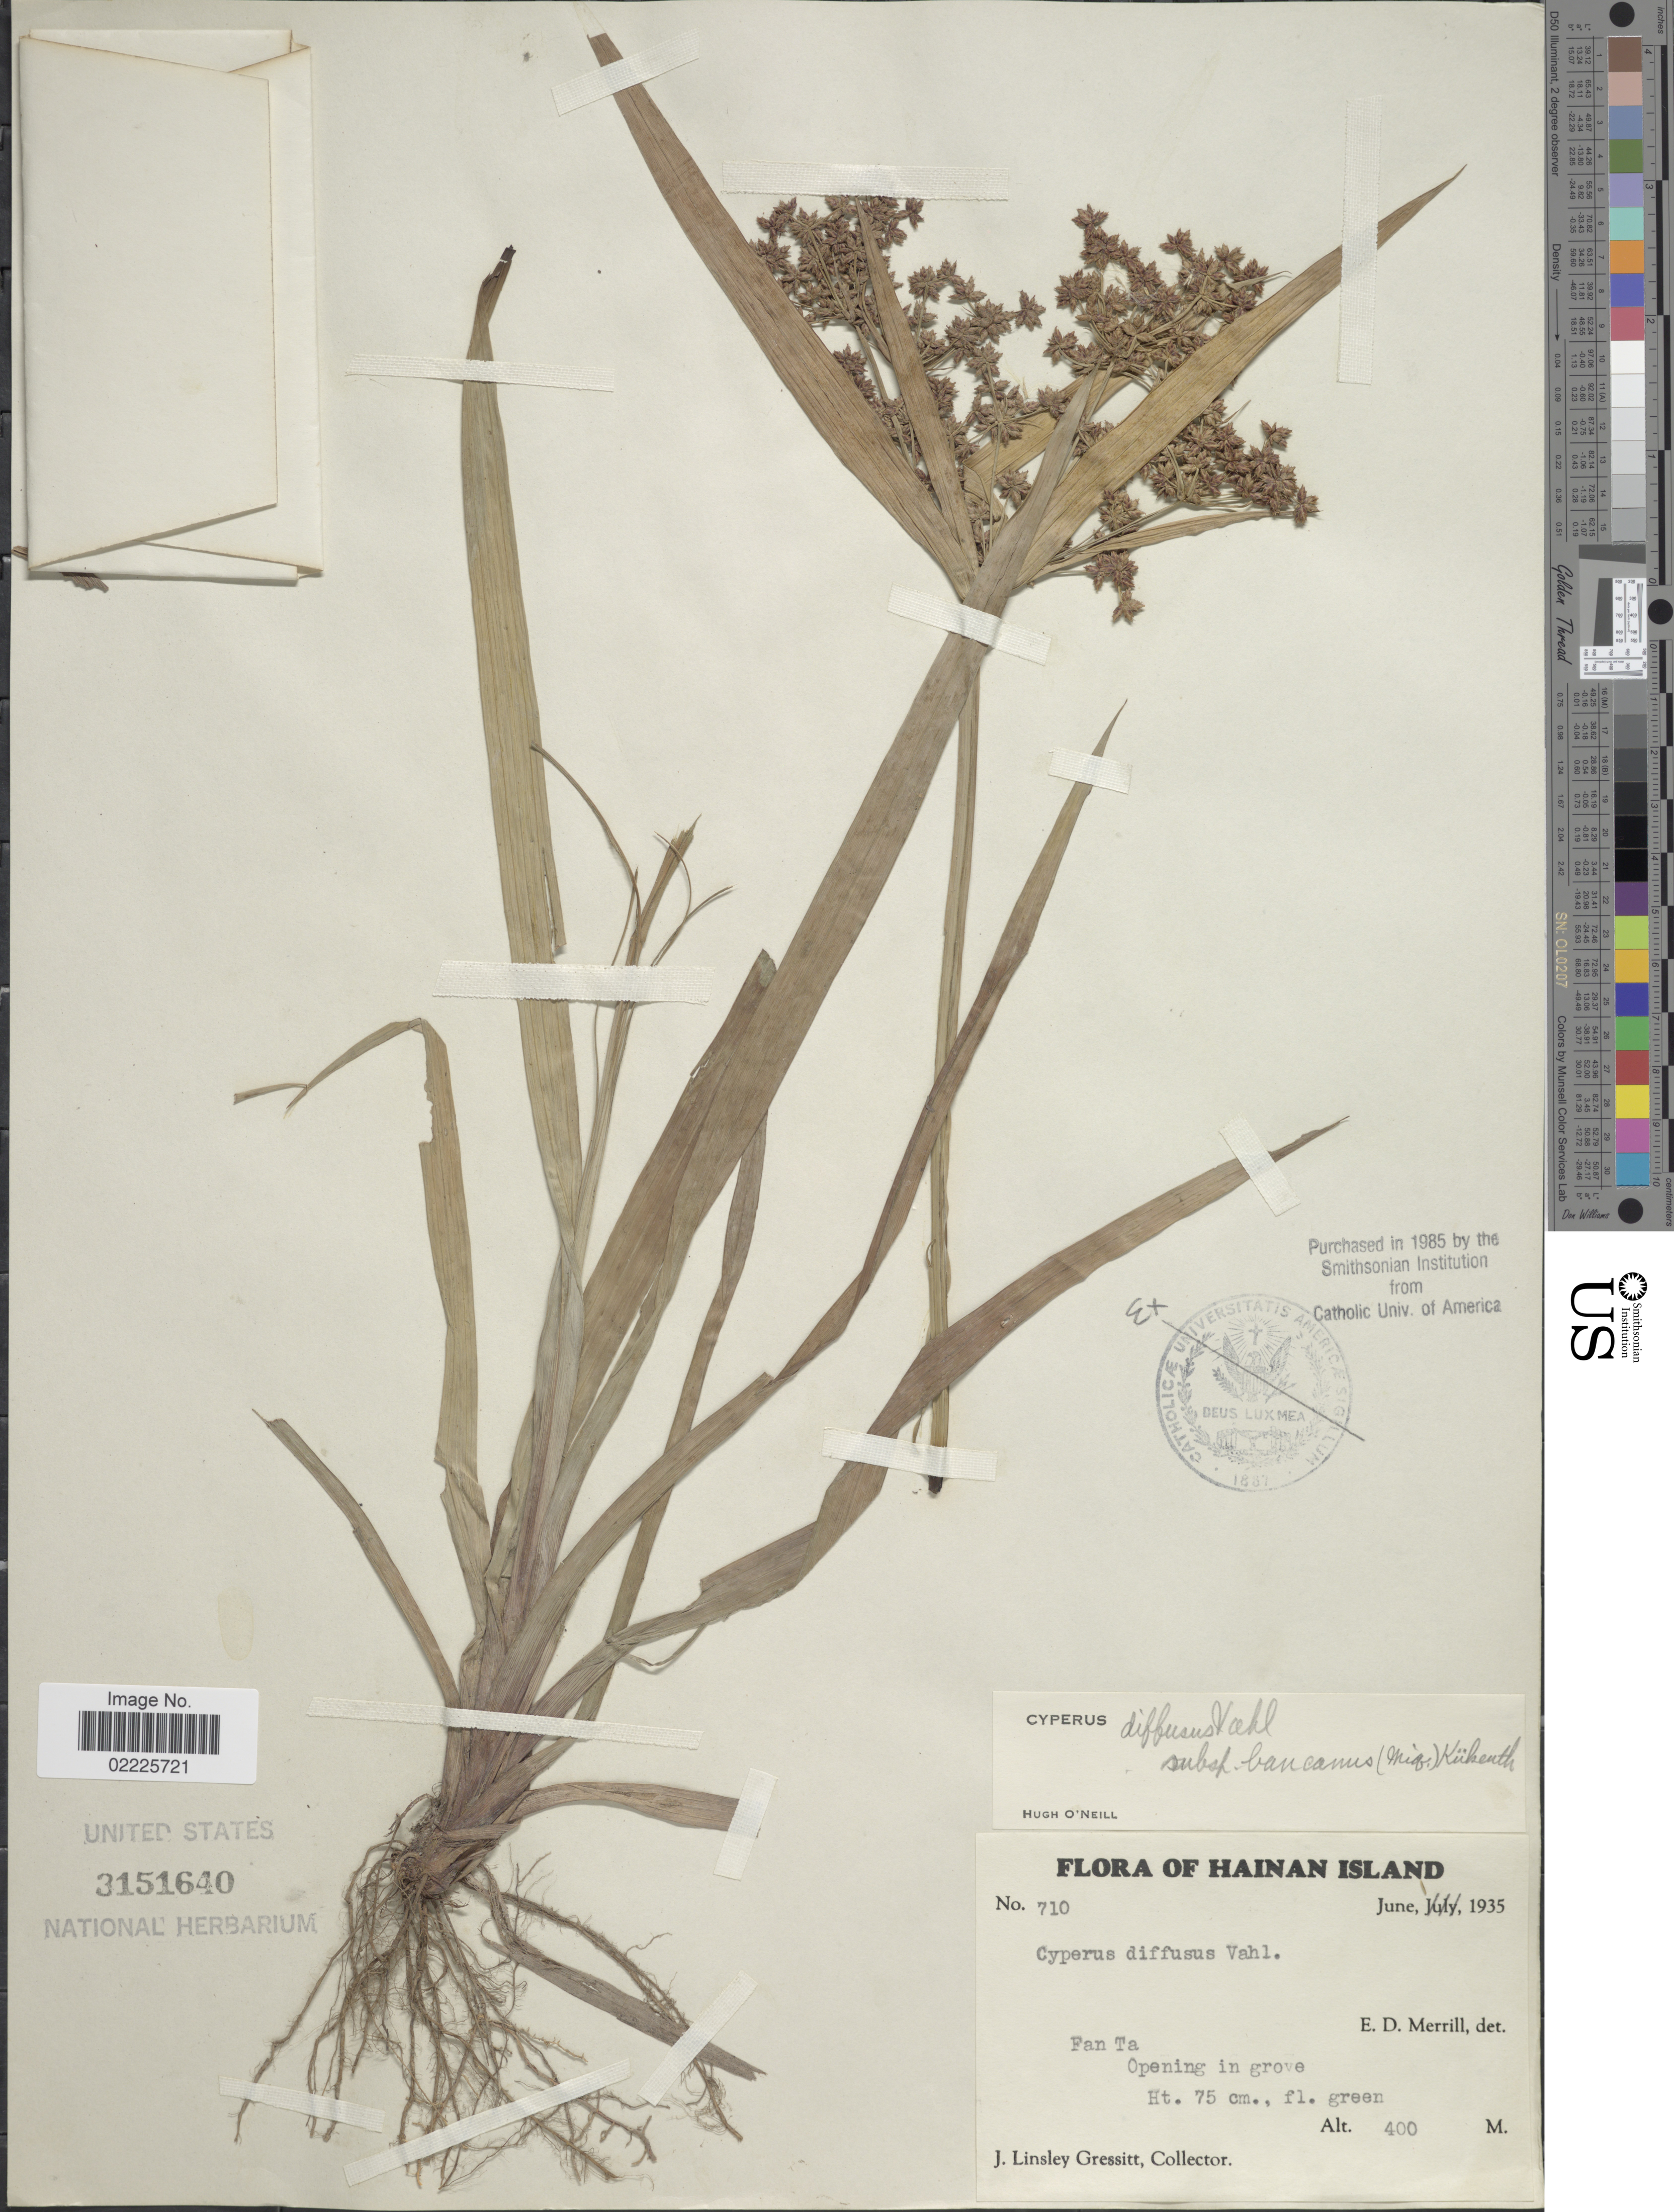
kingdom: Plantae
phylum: Tracheophyta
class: Liliopsida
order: Poales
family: Cyperaceae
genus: Cyperus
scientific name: Cyperus diffusus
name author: Vahl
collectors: L. Gressitt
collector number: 710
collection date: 1935-06-01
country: China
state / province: Hainan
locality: Hainan Island, Fan Ta, opening in grove.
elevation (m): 400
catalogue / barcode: US 3151640